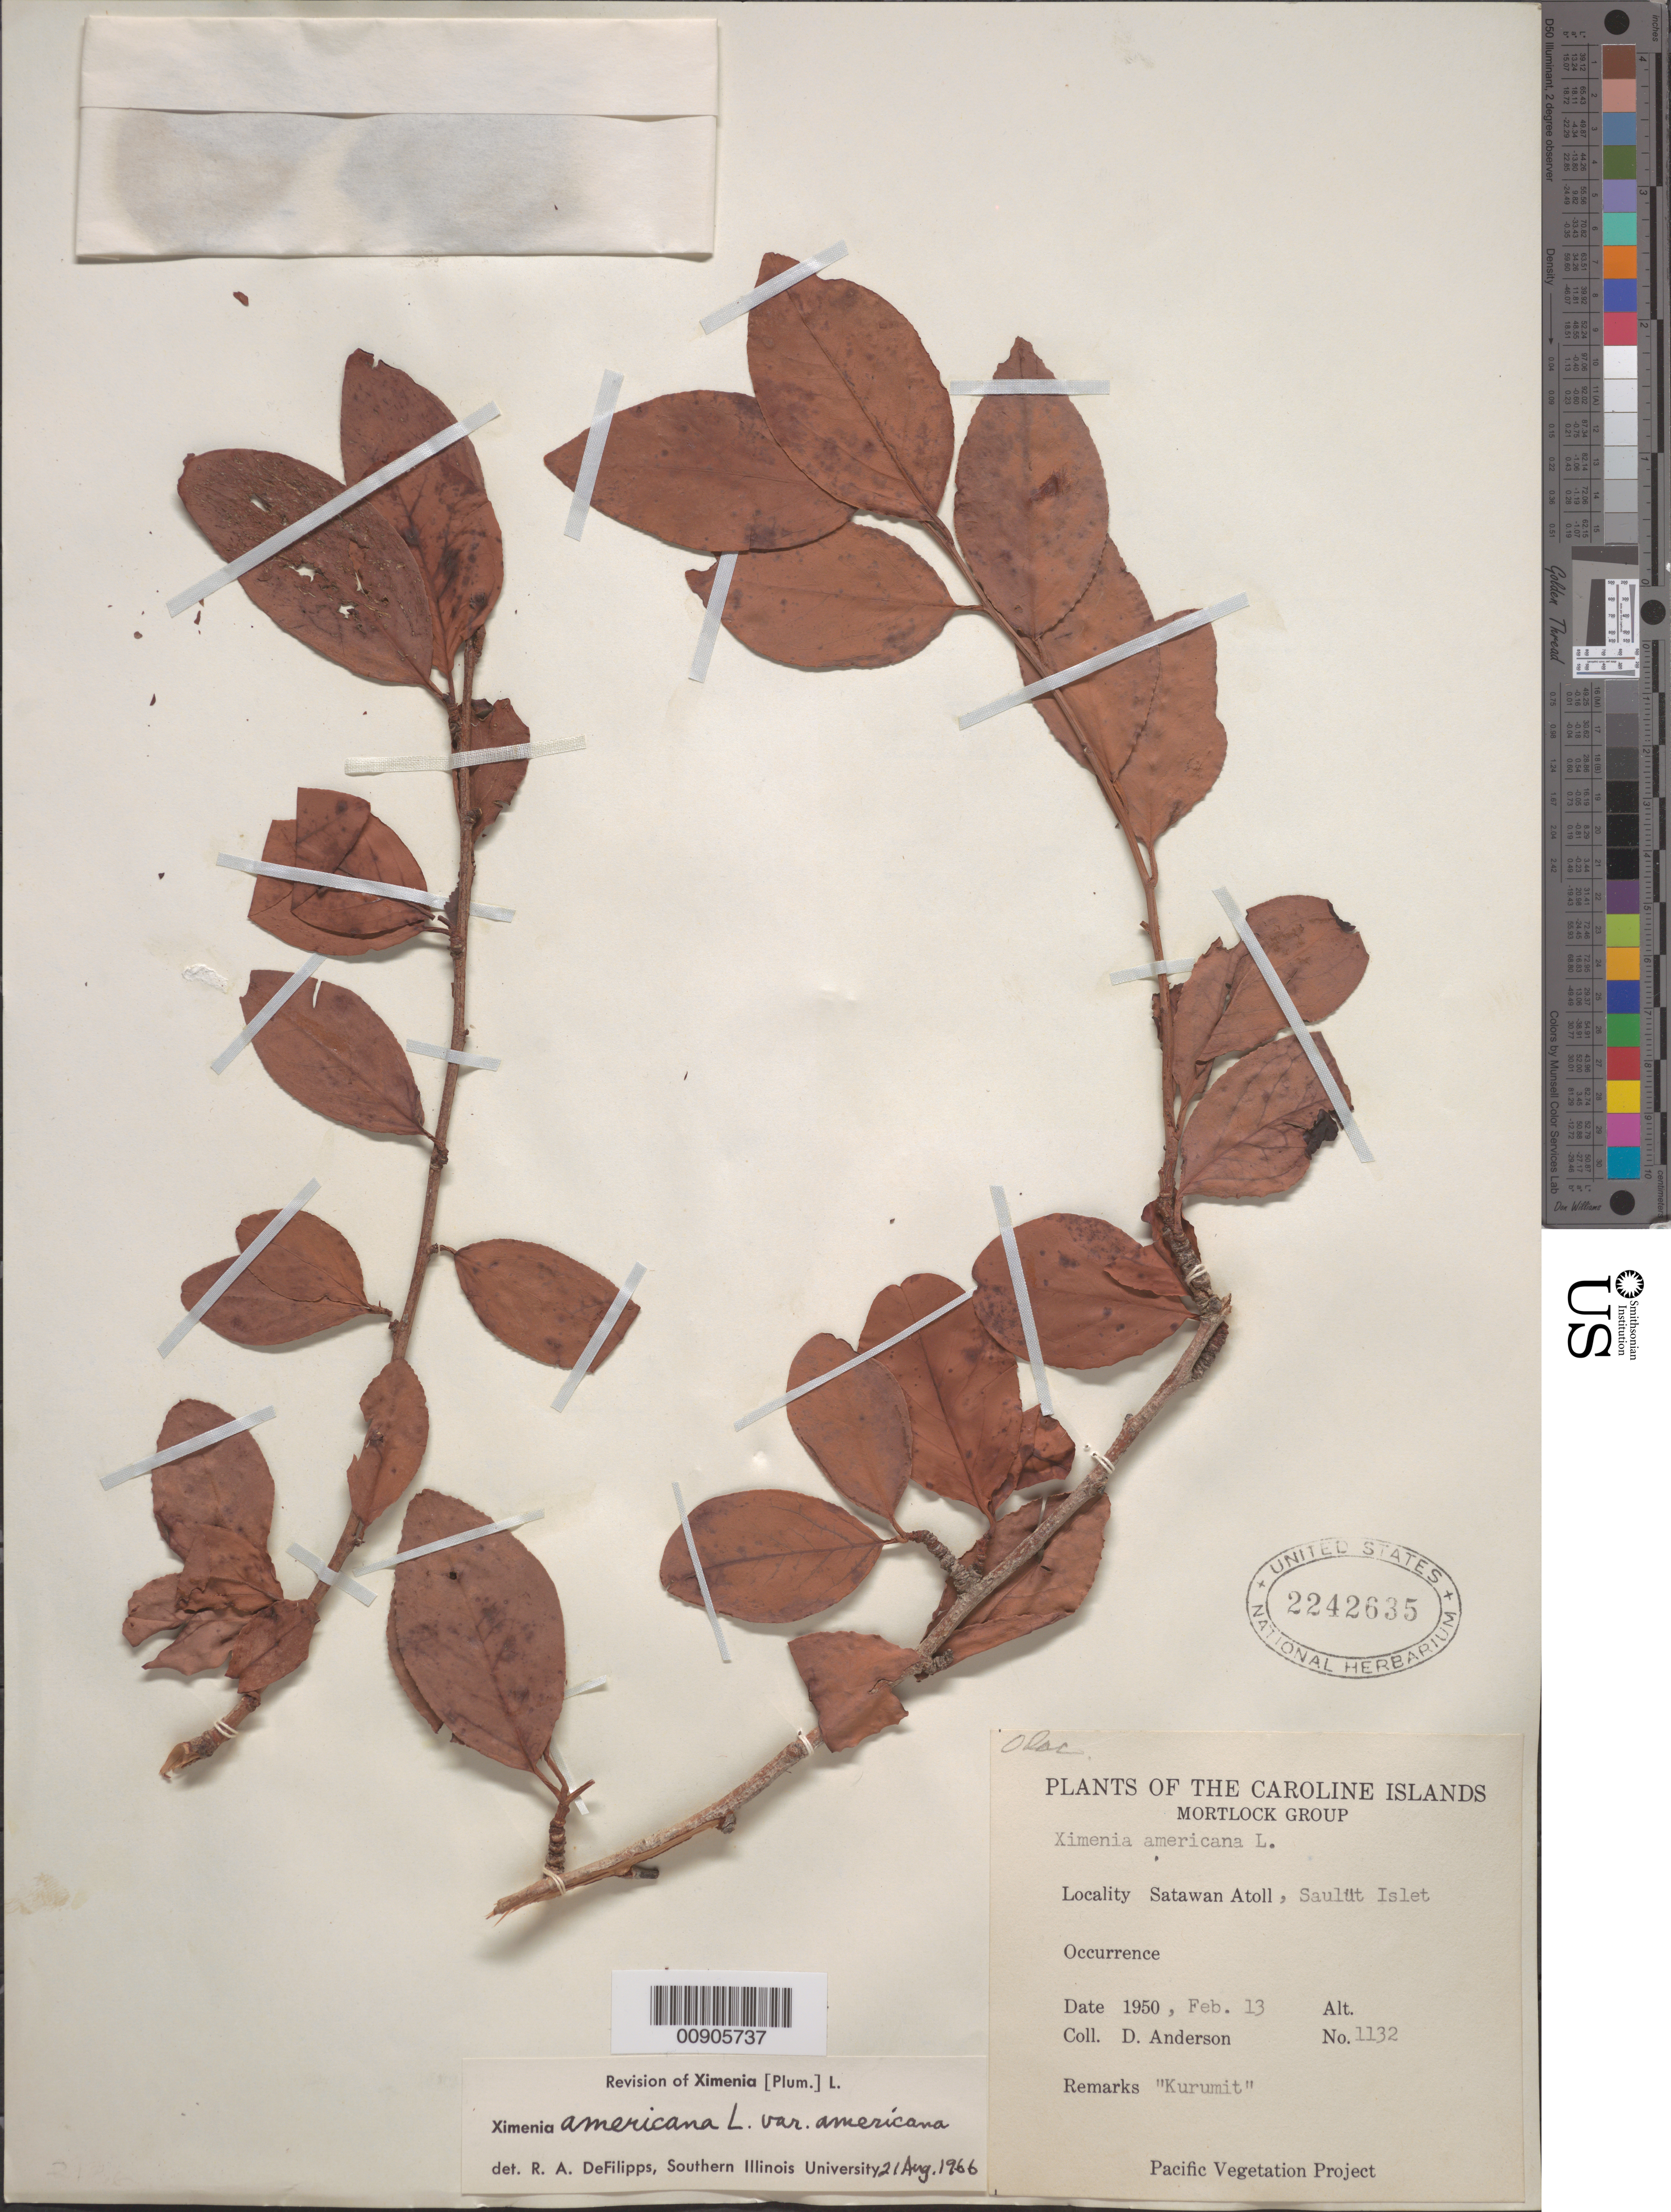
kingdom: Plantae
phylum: Tracheophyta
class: Magnoliopsida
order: Santalales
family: Ximeniaceae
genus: Ximenia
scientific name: Ximenia americana var. americana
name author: L.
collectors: D. Anderson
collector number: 1132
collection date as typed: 13 Feb 1950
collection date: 1950-02-13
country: Micronesia, Federated States of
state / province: Truk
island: Satawan Atoll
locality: Saulut Islet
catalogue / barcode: US 2242635